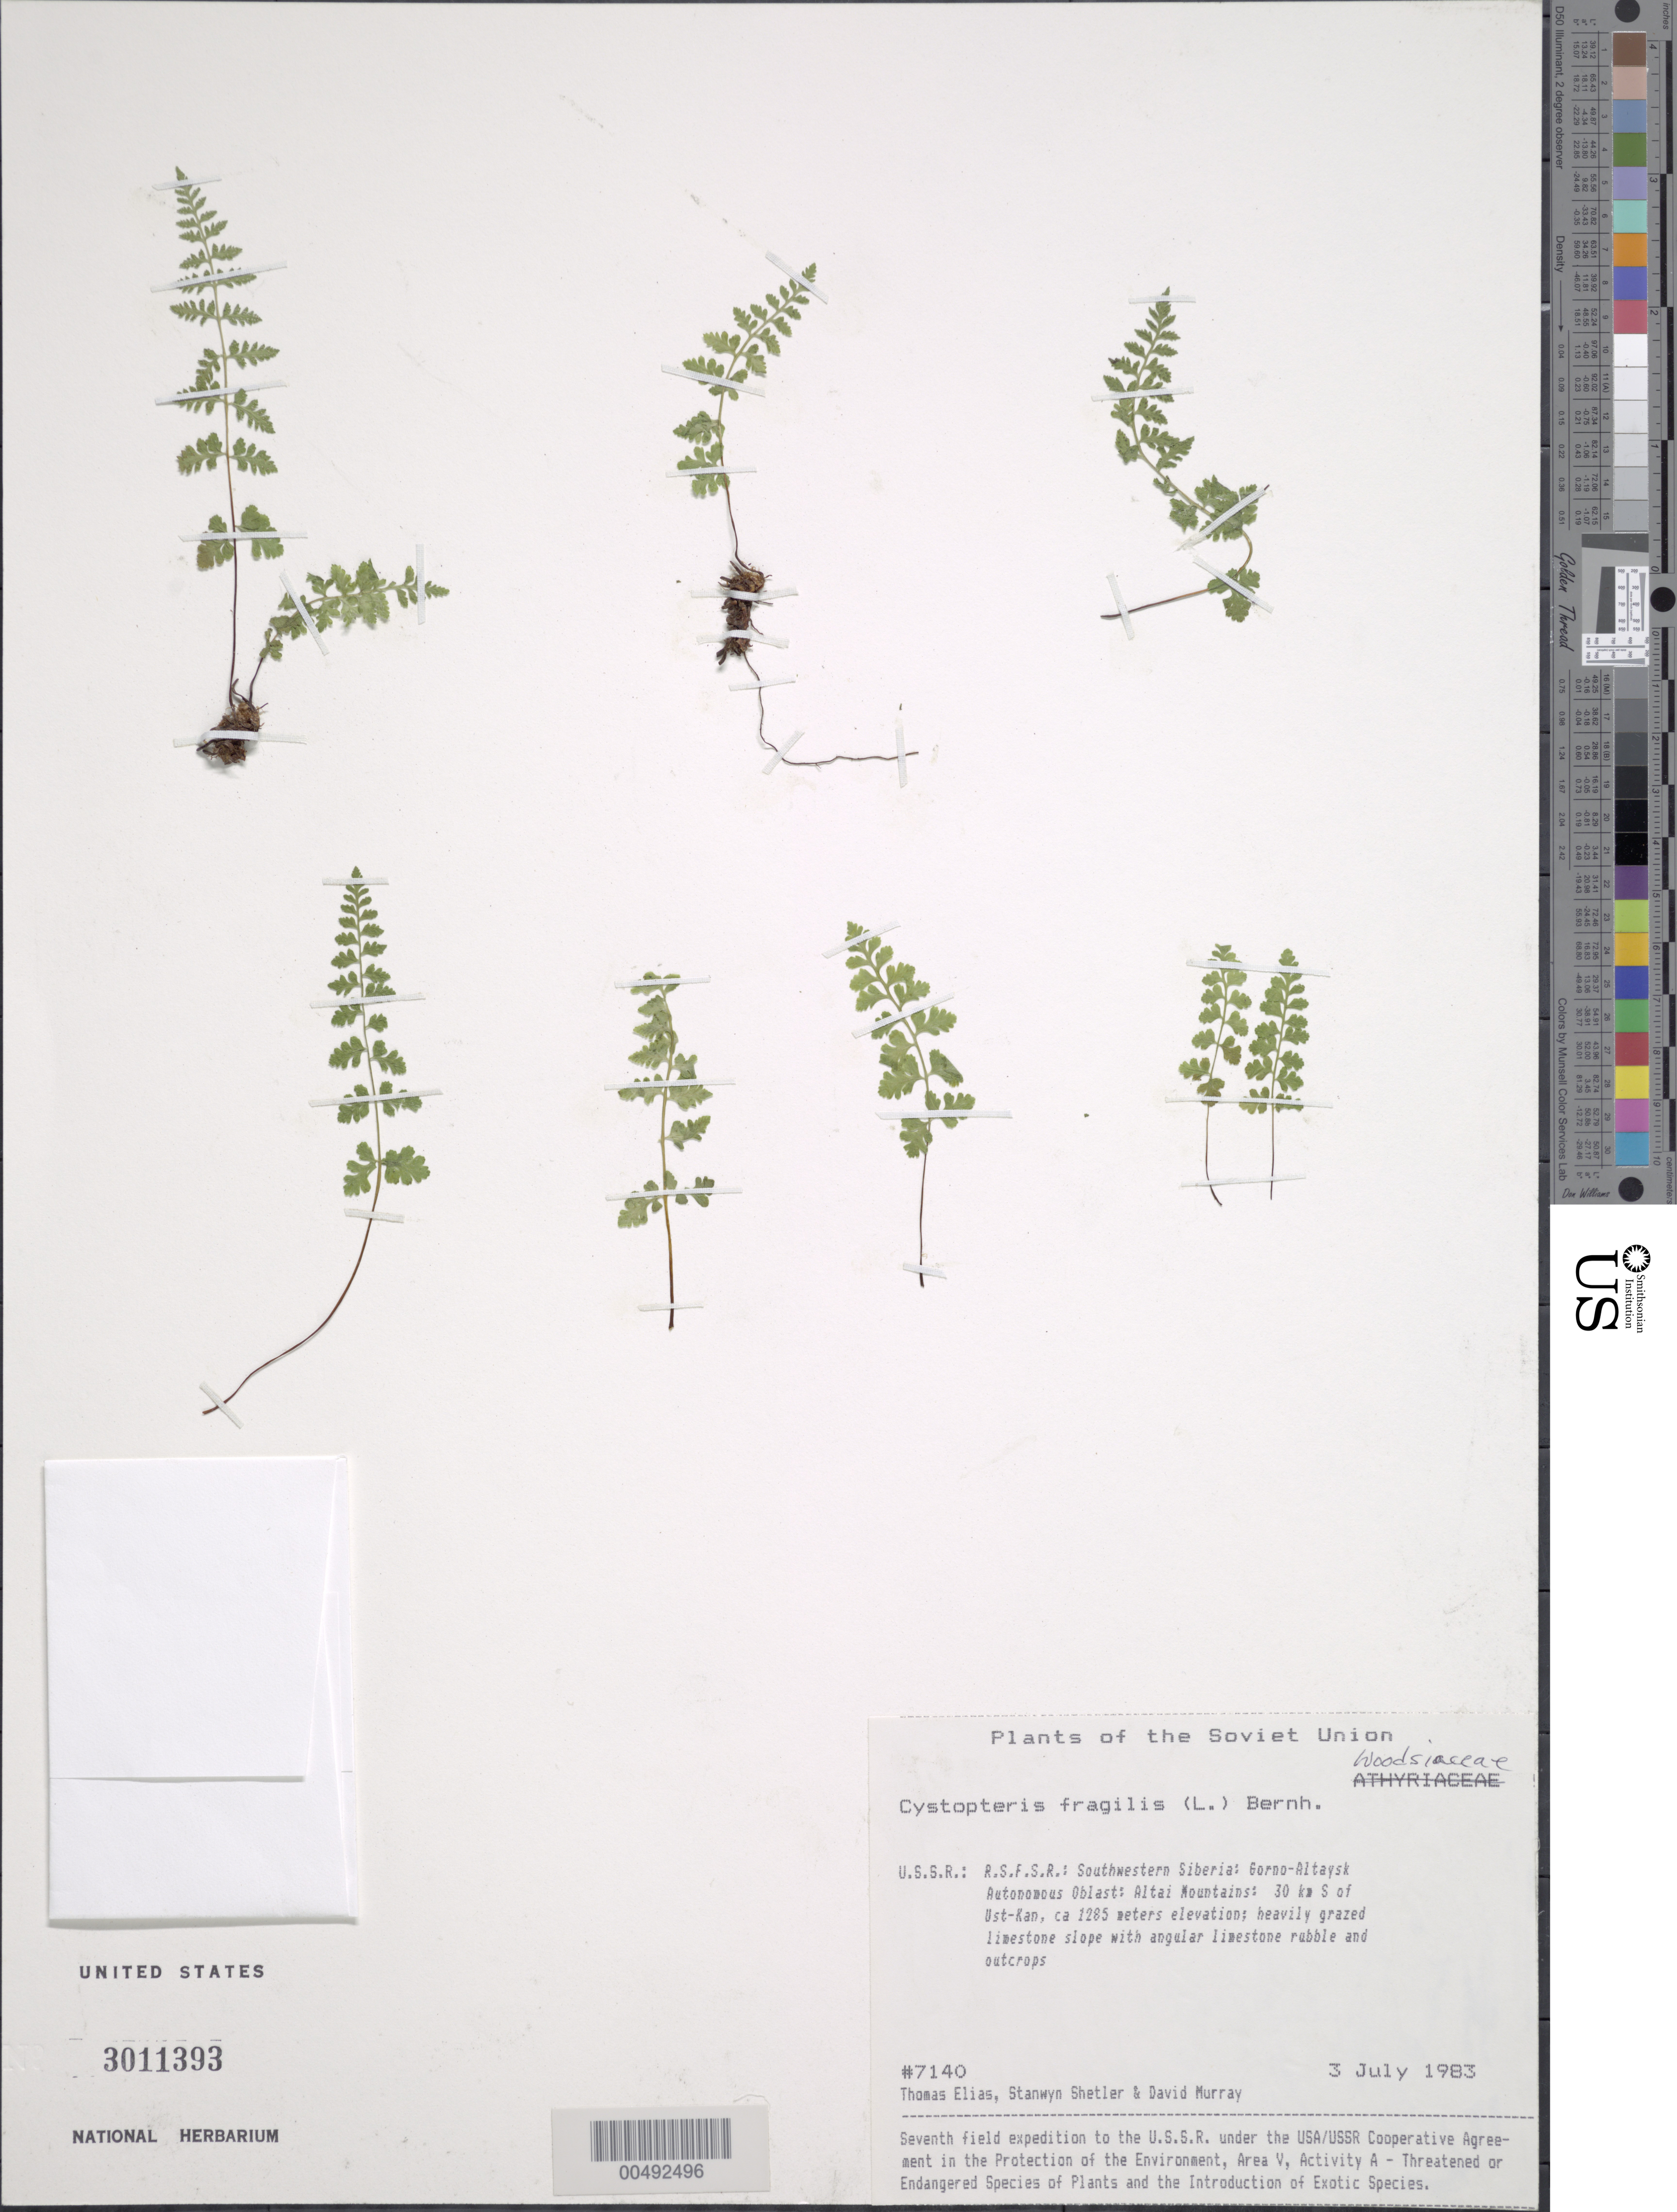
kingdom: Plantae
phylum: Tracheophyta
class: Polypodiopsida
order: Polypodiales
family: Cystopteridaceae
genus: Cystopteris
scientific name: Cystopteris fragilis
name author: (L.) Bernh.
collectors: T. Elias, S. Shetler & D. F. Murray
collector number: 7140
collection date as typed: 03 Jul 1983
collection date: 1983-07-03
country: Russian Federation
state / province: Altai Republic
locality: Altai Mountains, 30 km S of Ust-Kan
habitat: heavily grazed limestone slope with angular limestone rubble and outcrops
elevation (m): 1285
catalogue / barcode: US 3011393